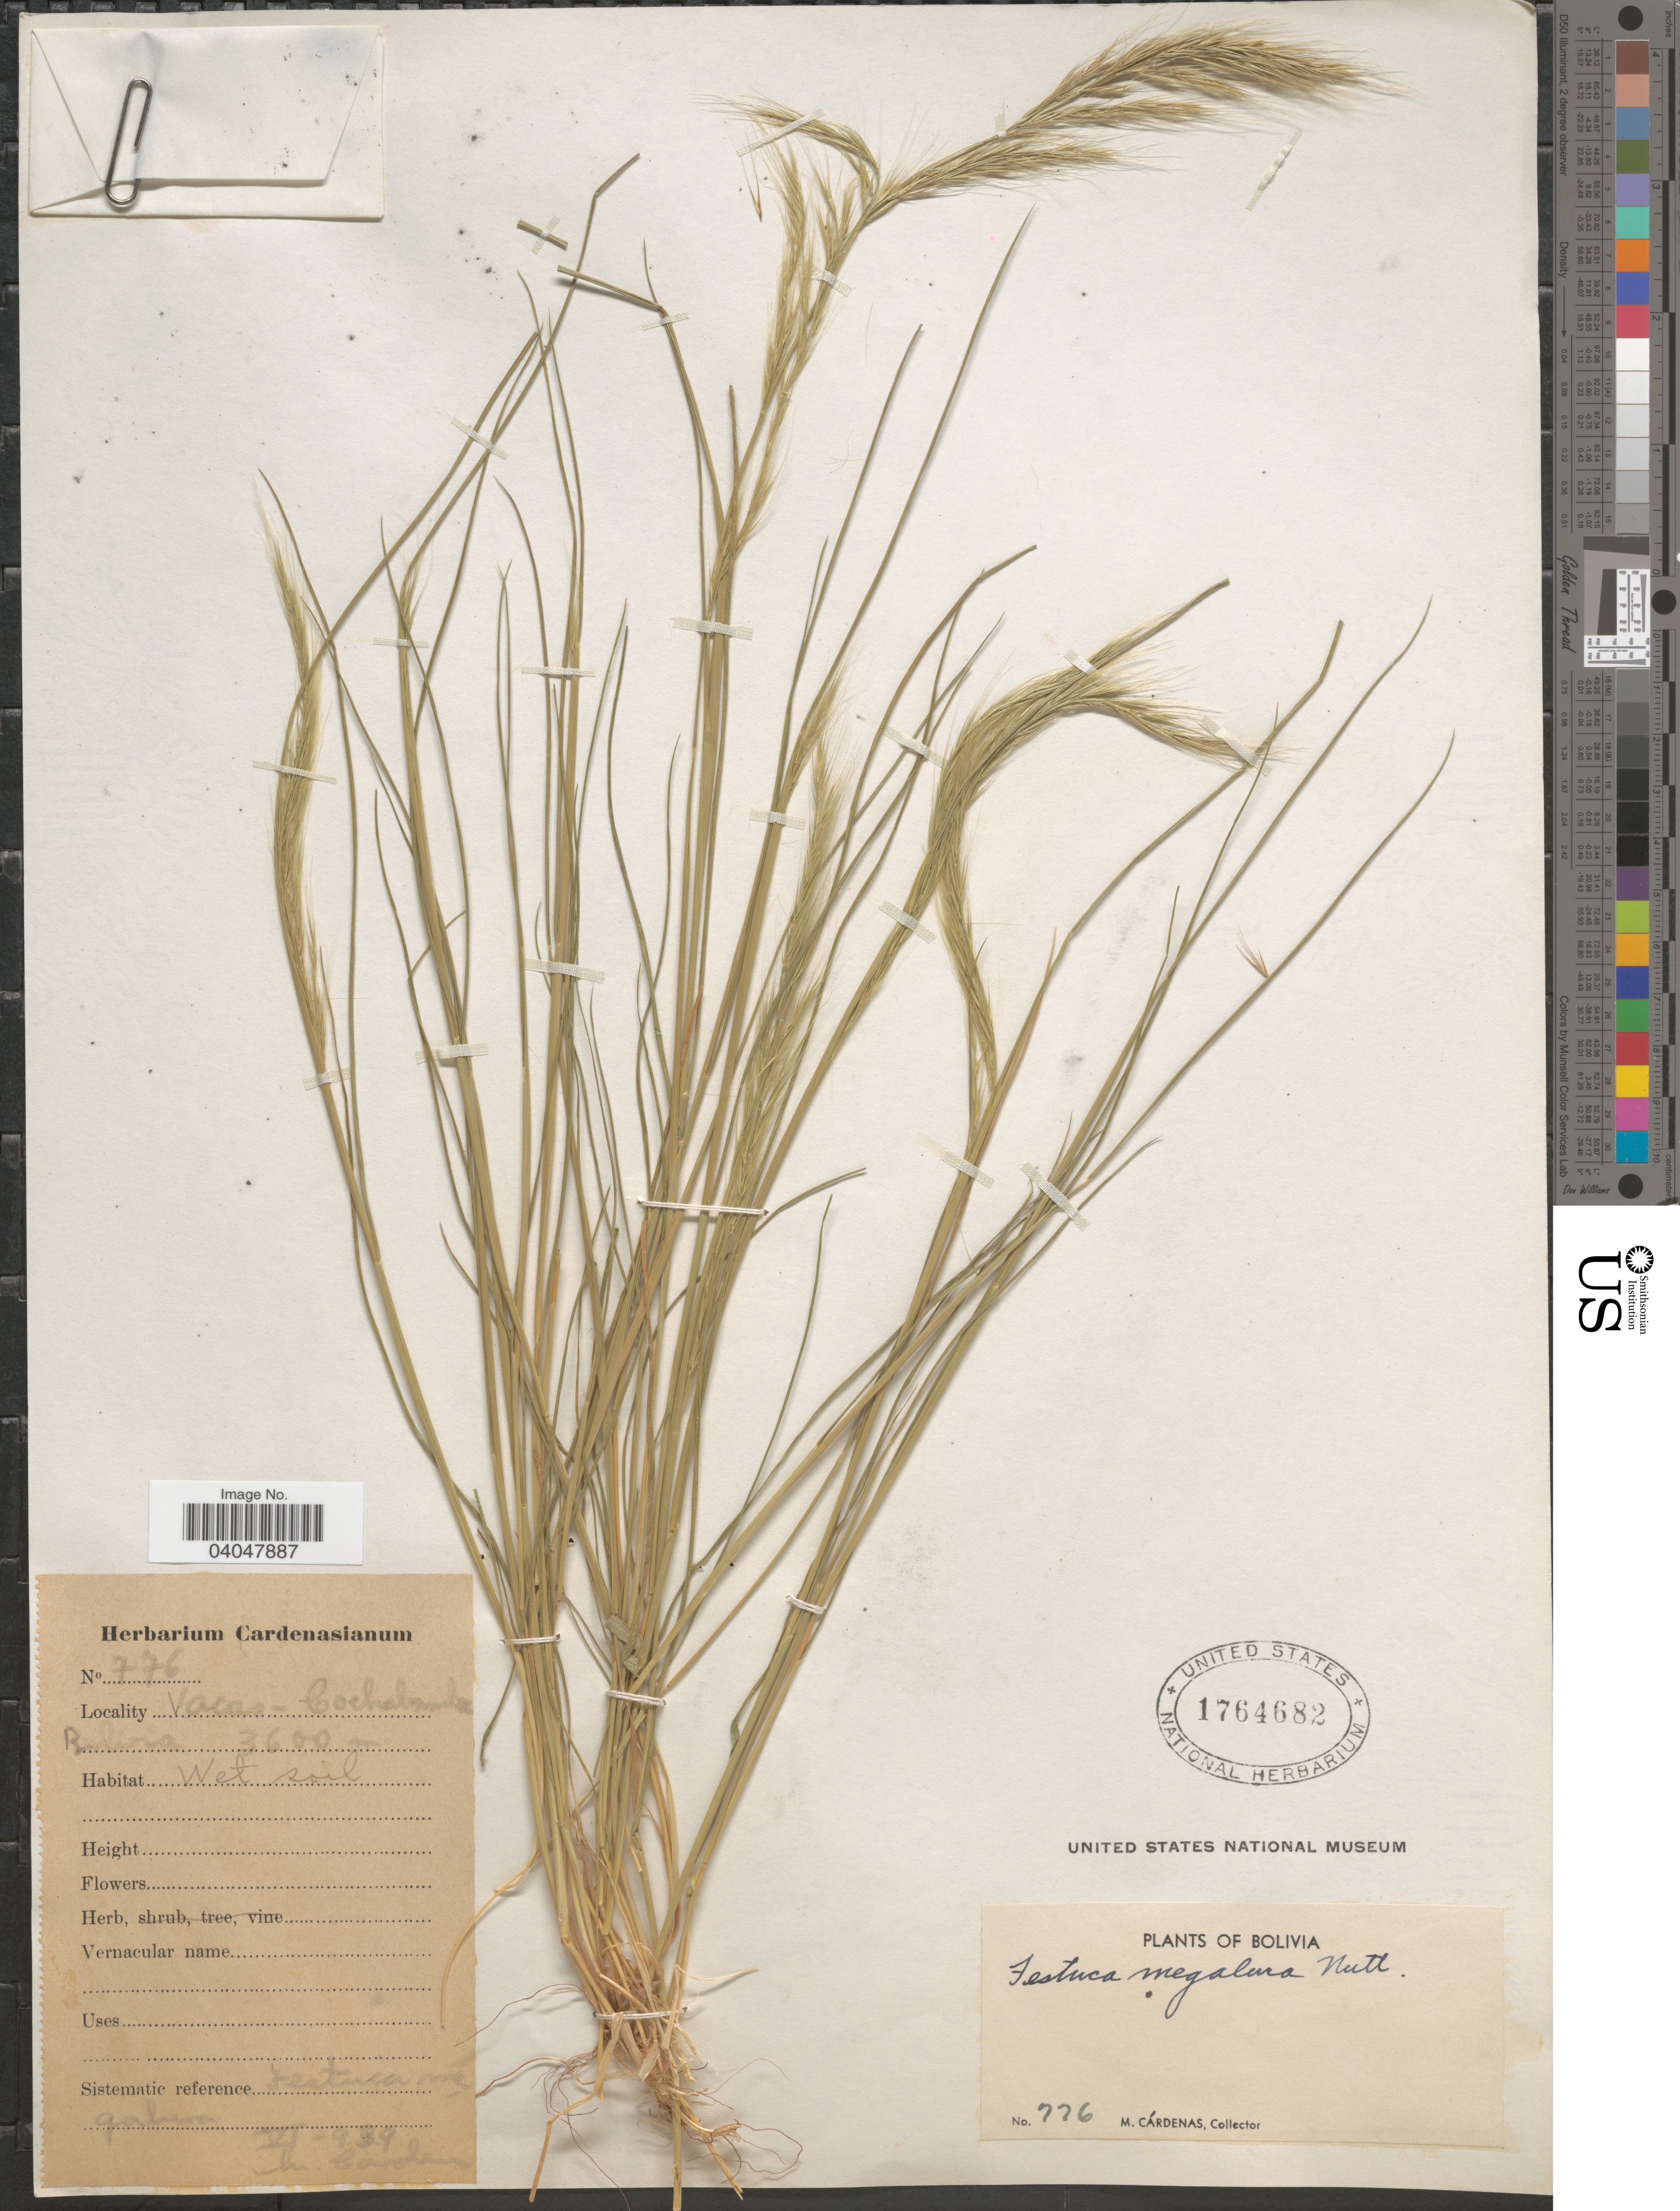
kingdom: Plantae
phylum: Tracheophyta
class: Liliopsida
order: Poales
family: Poaceae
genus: Festuca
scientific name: Festuca megalura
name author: Nutt.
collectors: M. Cárdenas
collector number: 776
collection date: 1939-06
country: Bolivia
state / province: Cochabamba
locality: Vacas.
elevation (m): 3600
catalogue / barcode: US 1764682